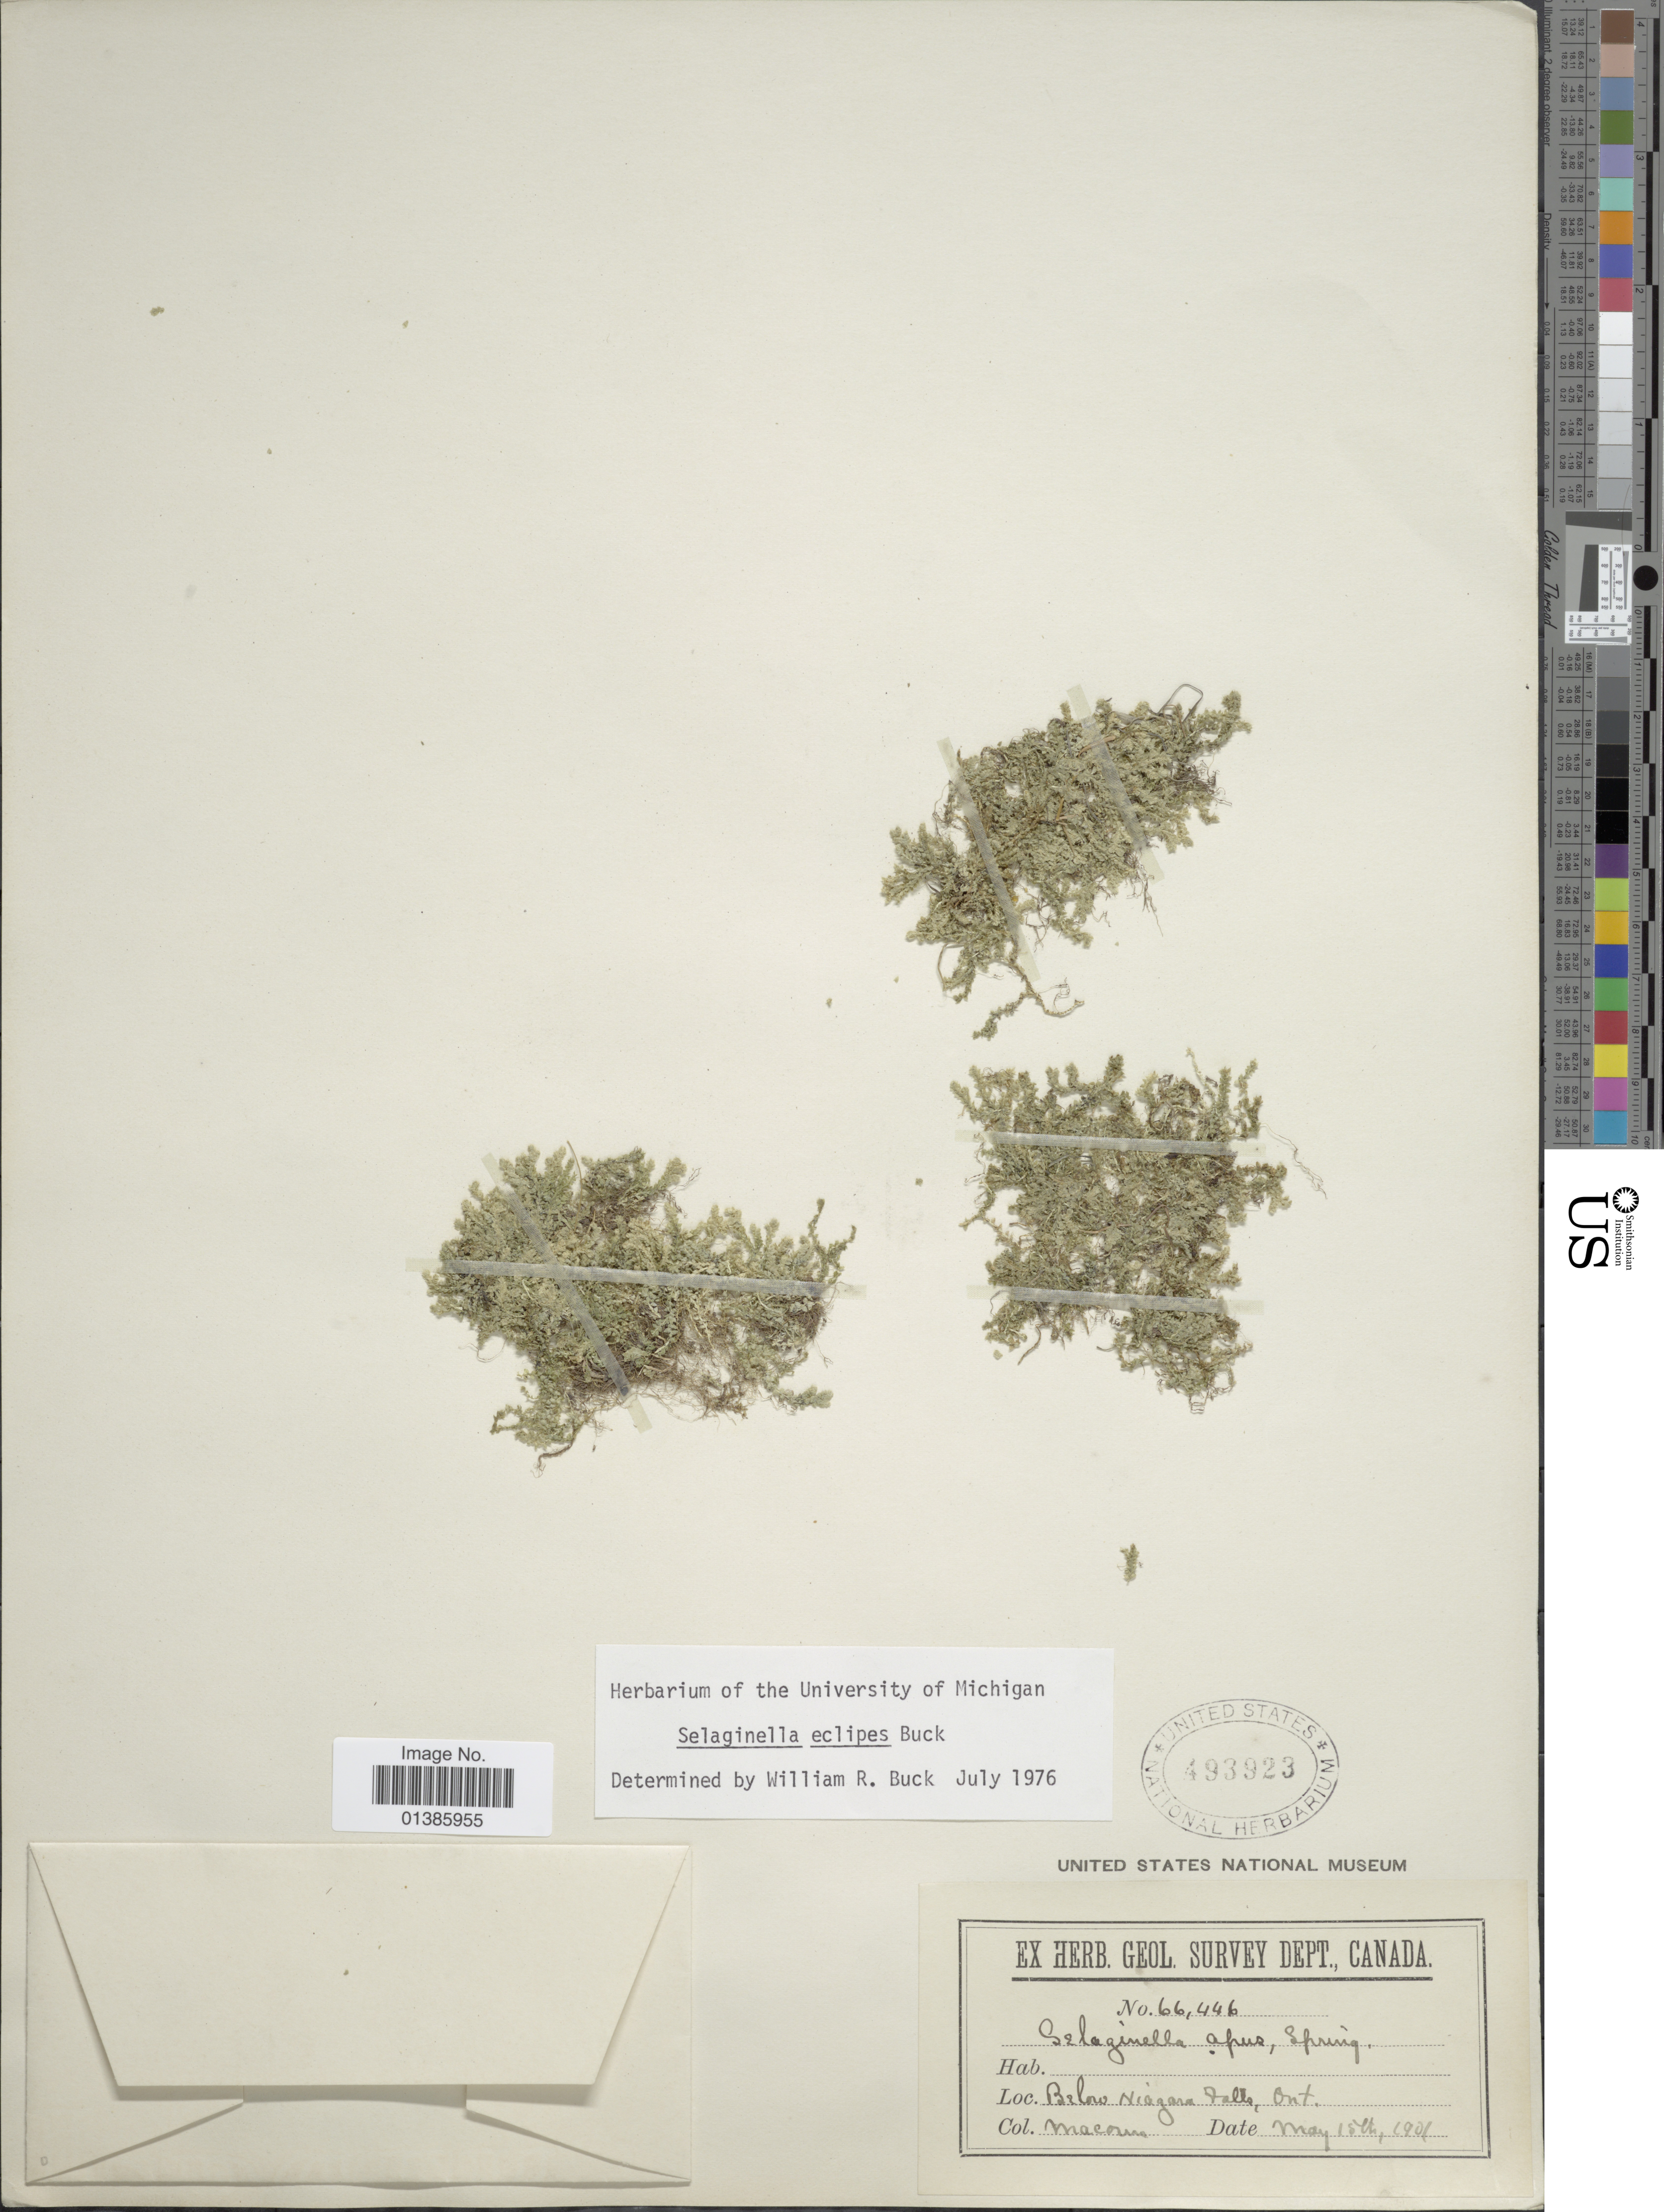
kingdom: Plantae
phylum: Tracheophyta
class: Lycopodiopsida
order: Selaginellales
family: Selaginellaceae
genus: Selaginella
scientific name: Selaginella eclipes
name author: W.R. Buck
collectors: -- Macoun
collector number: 66446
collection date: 1901-05-15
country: Canada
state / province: Ontario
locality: Below Niagara Falls.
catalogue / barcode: US 493923